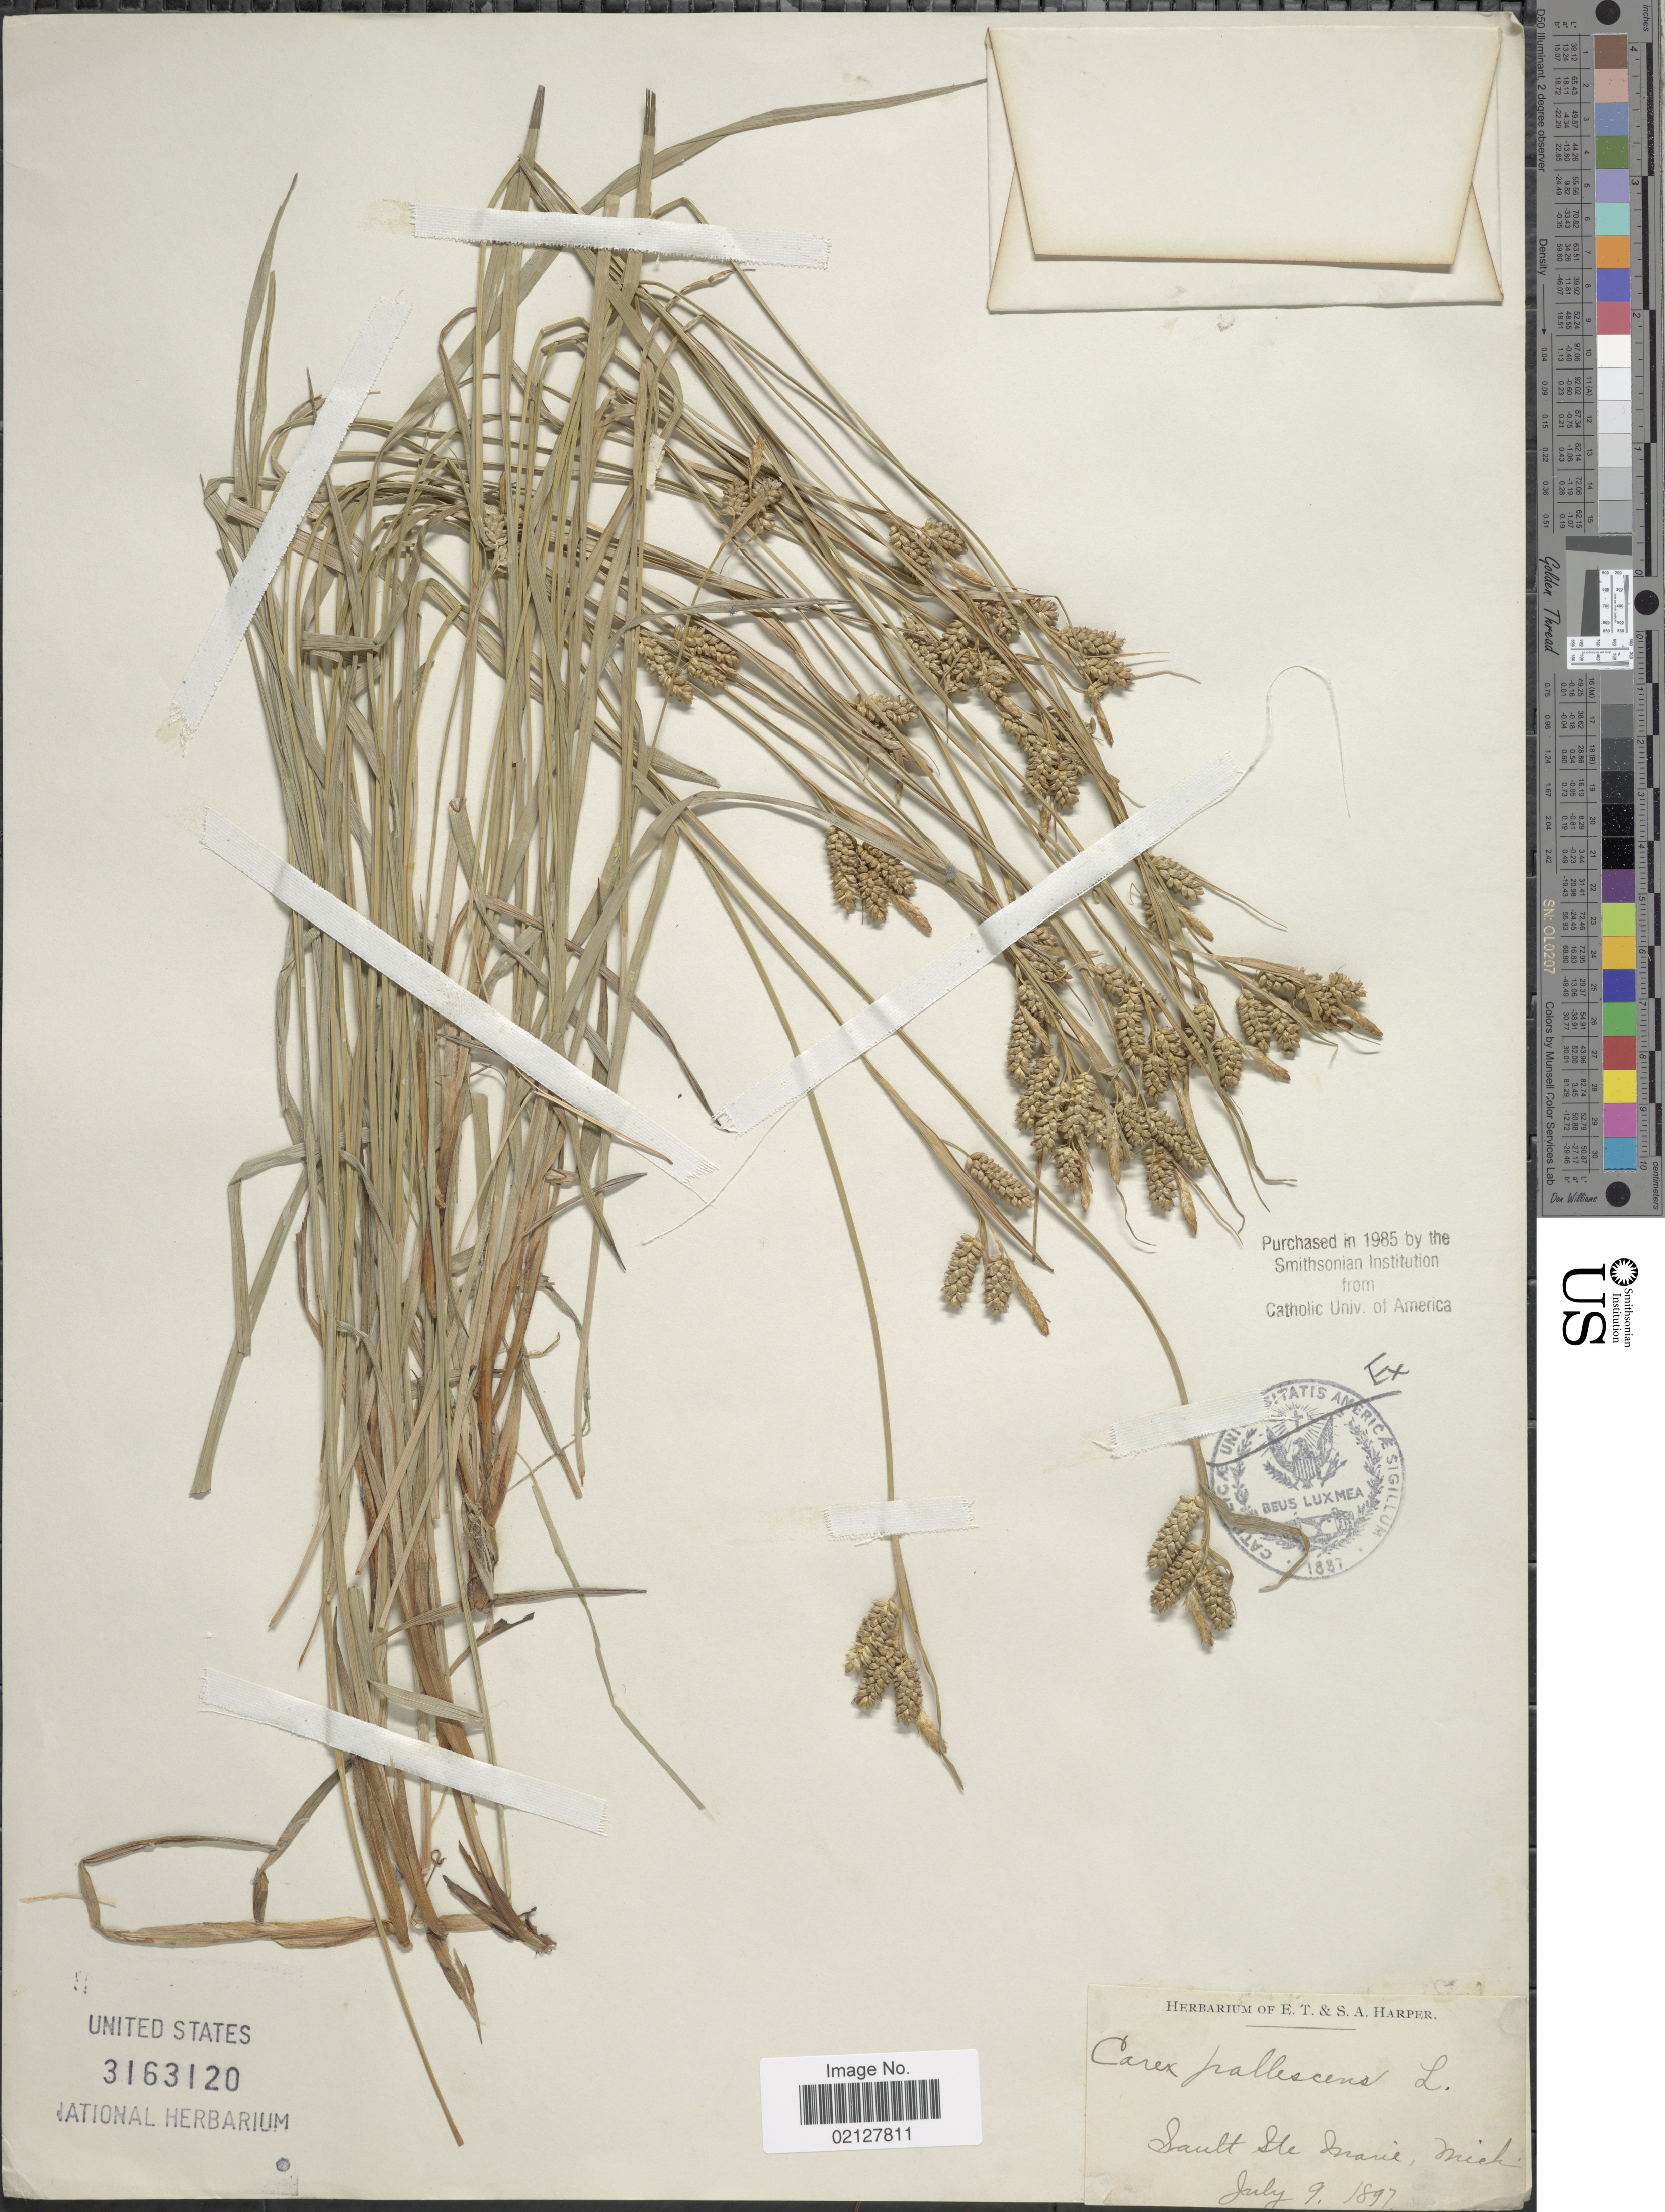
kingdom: Plantae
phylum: Tracheophyta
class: Liliopsida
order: Poales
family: Cyperaceae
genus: Carex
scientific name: Carex pallescens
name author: L.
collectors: ex herb. E. T. & S. A. Harper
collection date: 1897-07-09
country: United States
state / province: Michigan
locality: Sault Ste Marie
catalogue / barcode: US 3163120